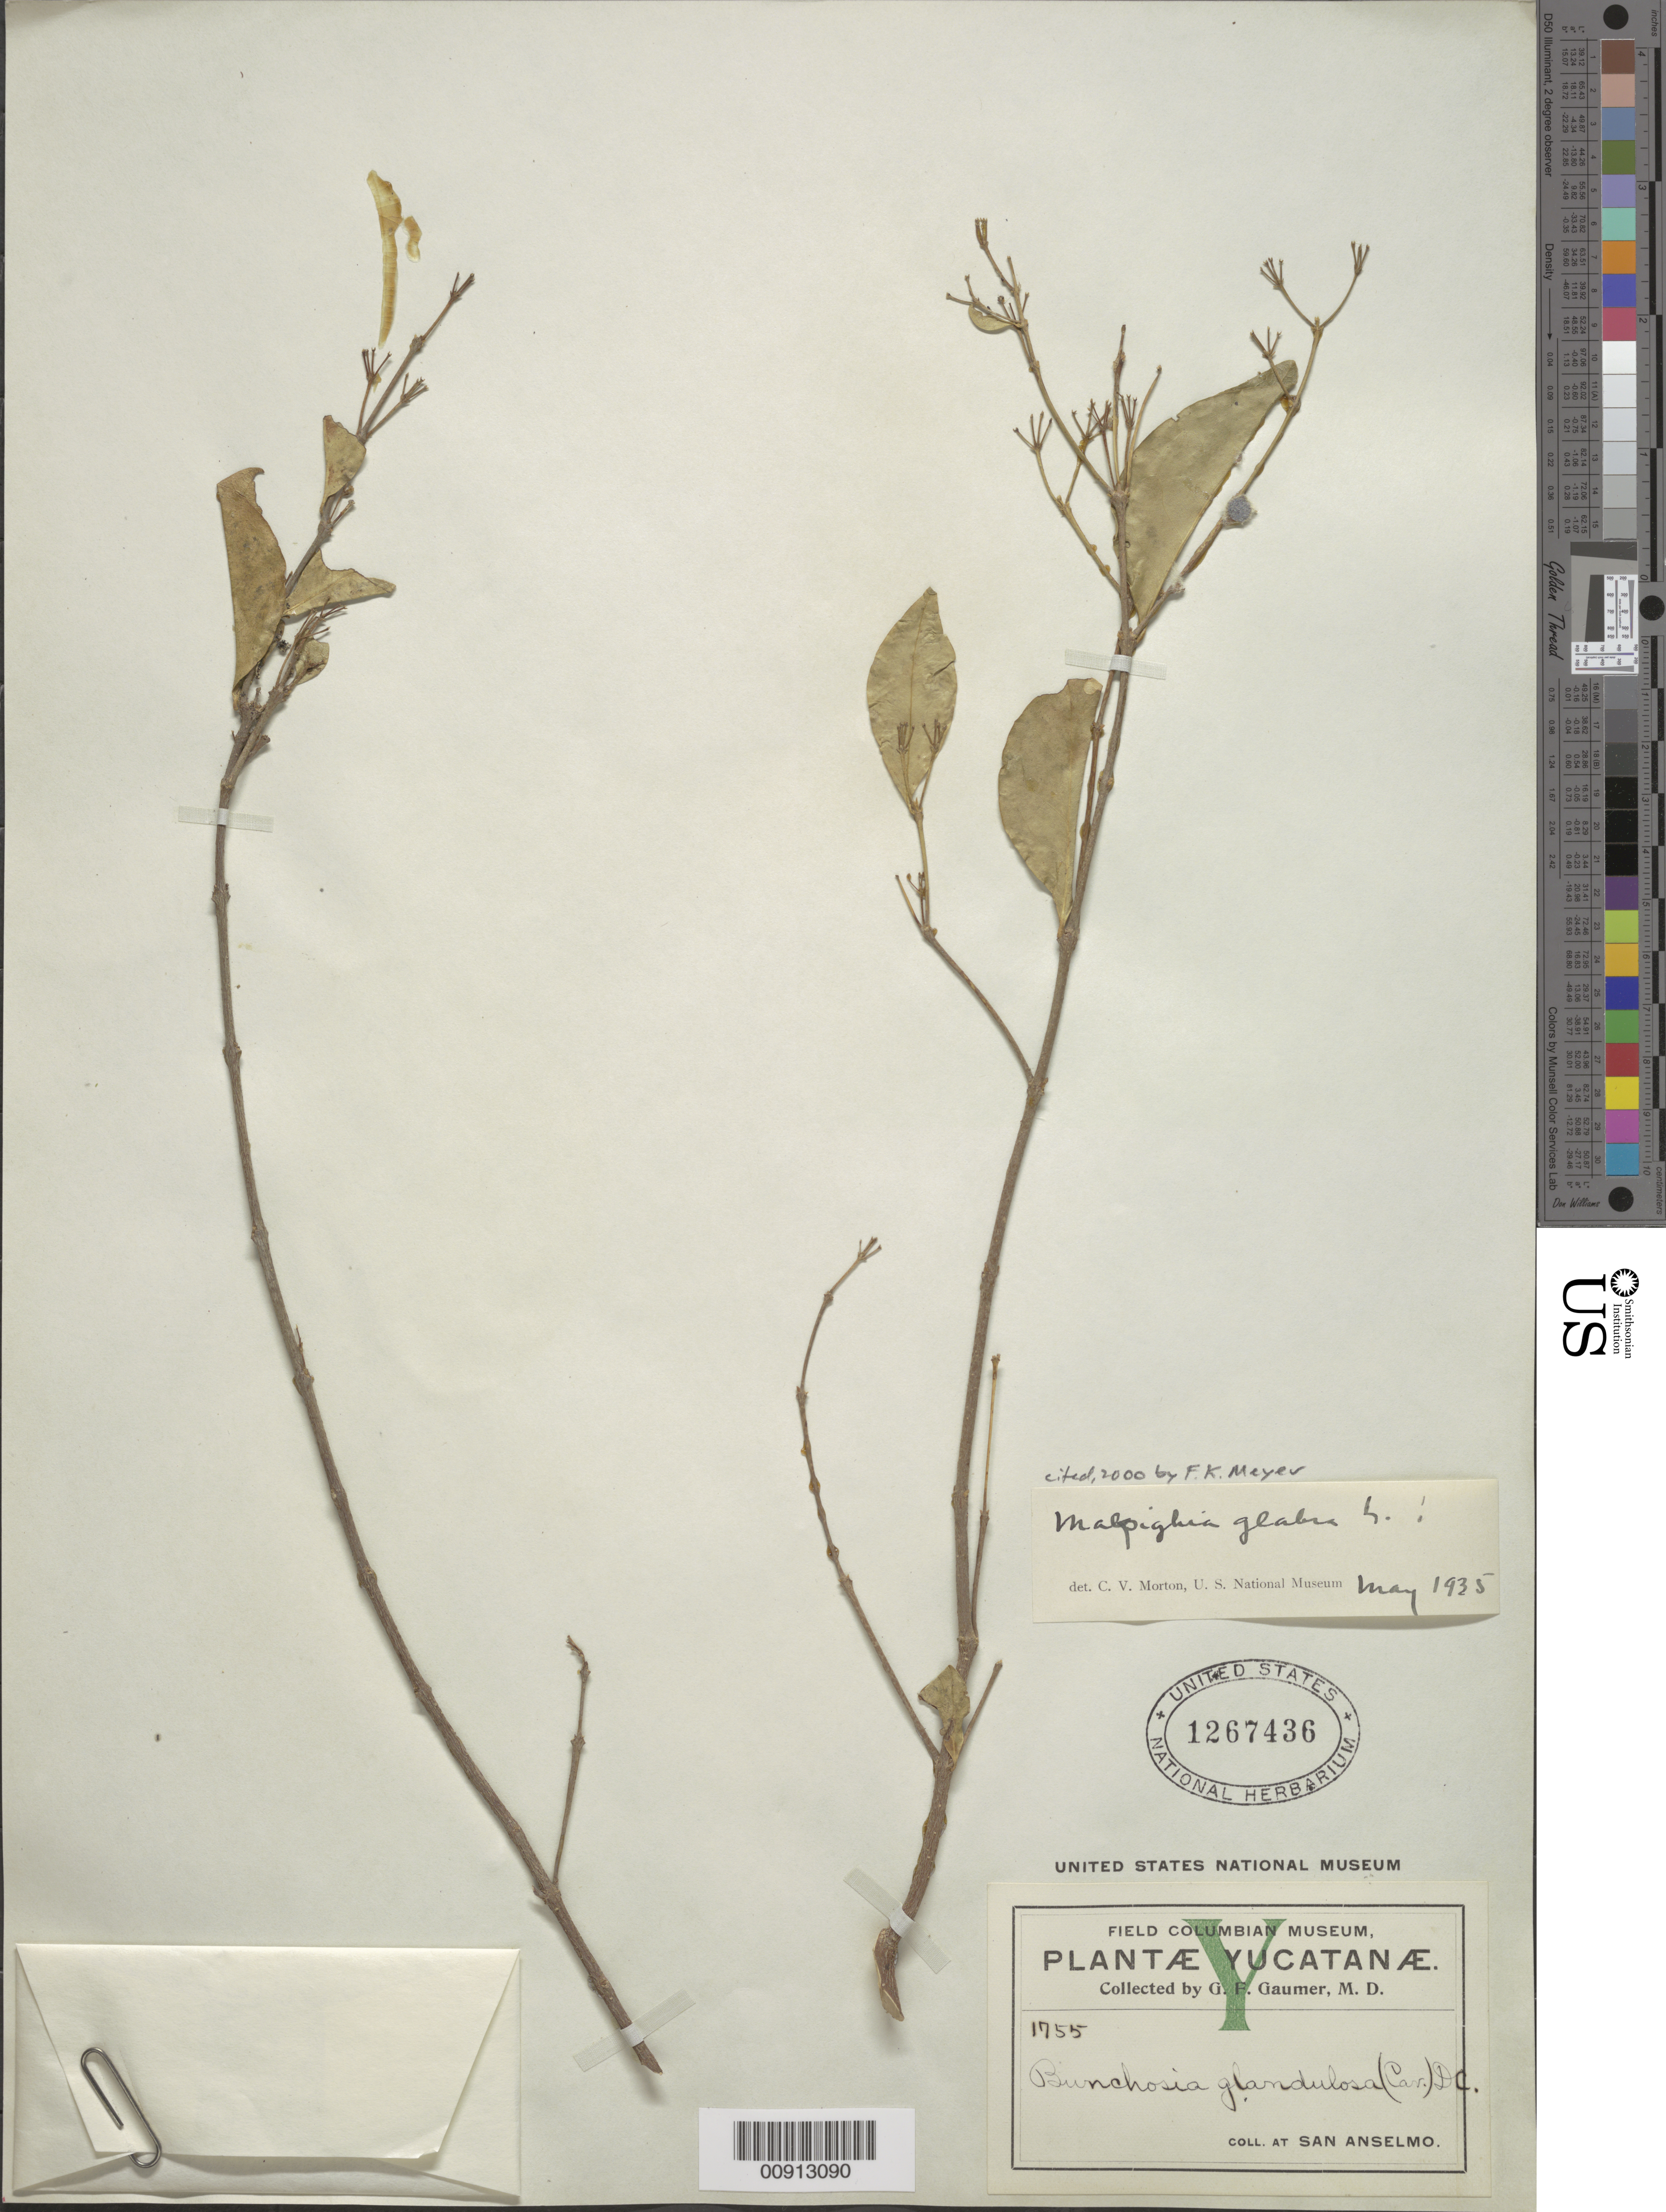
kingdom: Plantae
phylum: Tracheophyta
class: Magnoliopsida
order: Malpighiales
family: Malpighiaceae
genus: Malpighia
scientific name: Malpighia glabra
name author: L.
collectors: G. F. Gaumer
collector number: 1755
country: Mexico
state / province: Yucatán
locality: San Anselmo, Yucatán.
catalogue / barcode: US 1267436